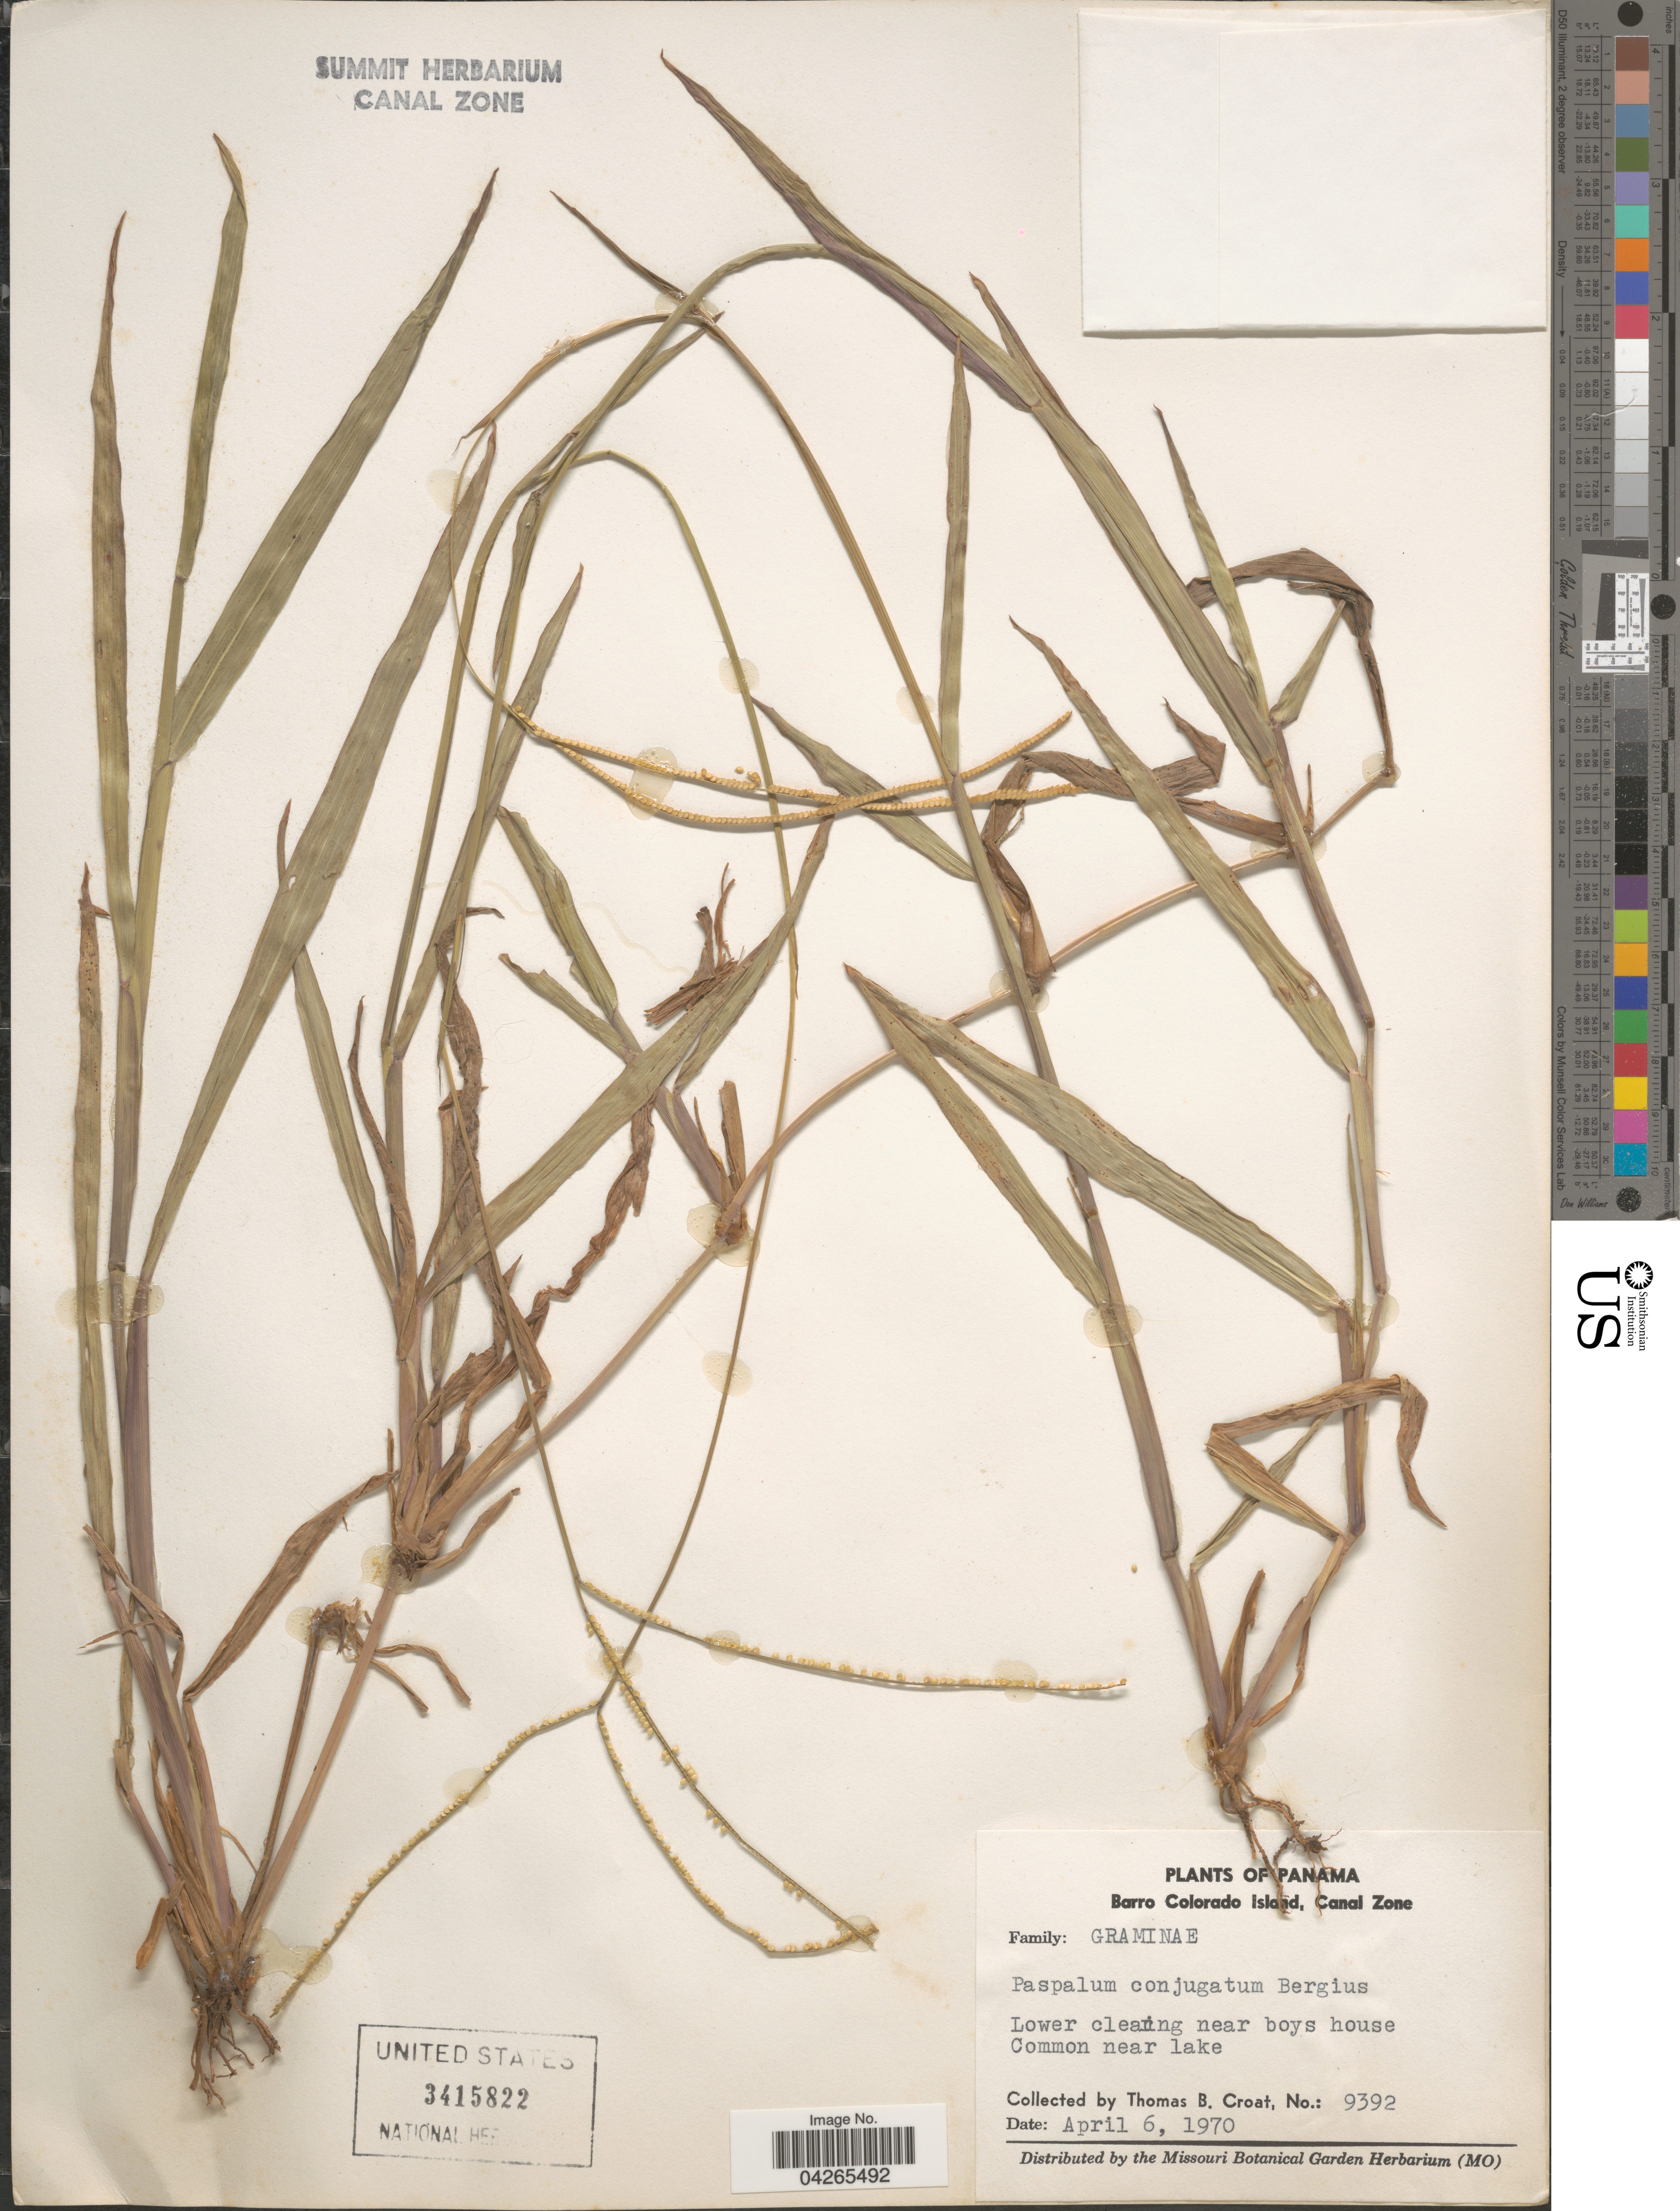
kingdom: Plantae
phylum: Tracheophyta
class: Liliopsida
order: Poales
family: Poaceae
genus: Paspalum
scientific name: Paspalum conjugatum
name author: P.J. Bergius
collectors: T. B. Croat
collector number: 9392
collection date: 1970-04-06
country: Panama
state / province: Panamá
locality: Barro Colorado Island, Canal Zone. Lower clearing near boys house. Common near lake.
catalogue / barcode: US 3415822